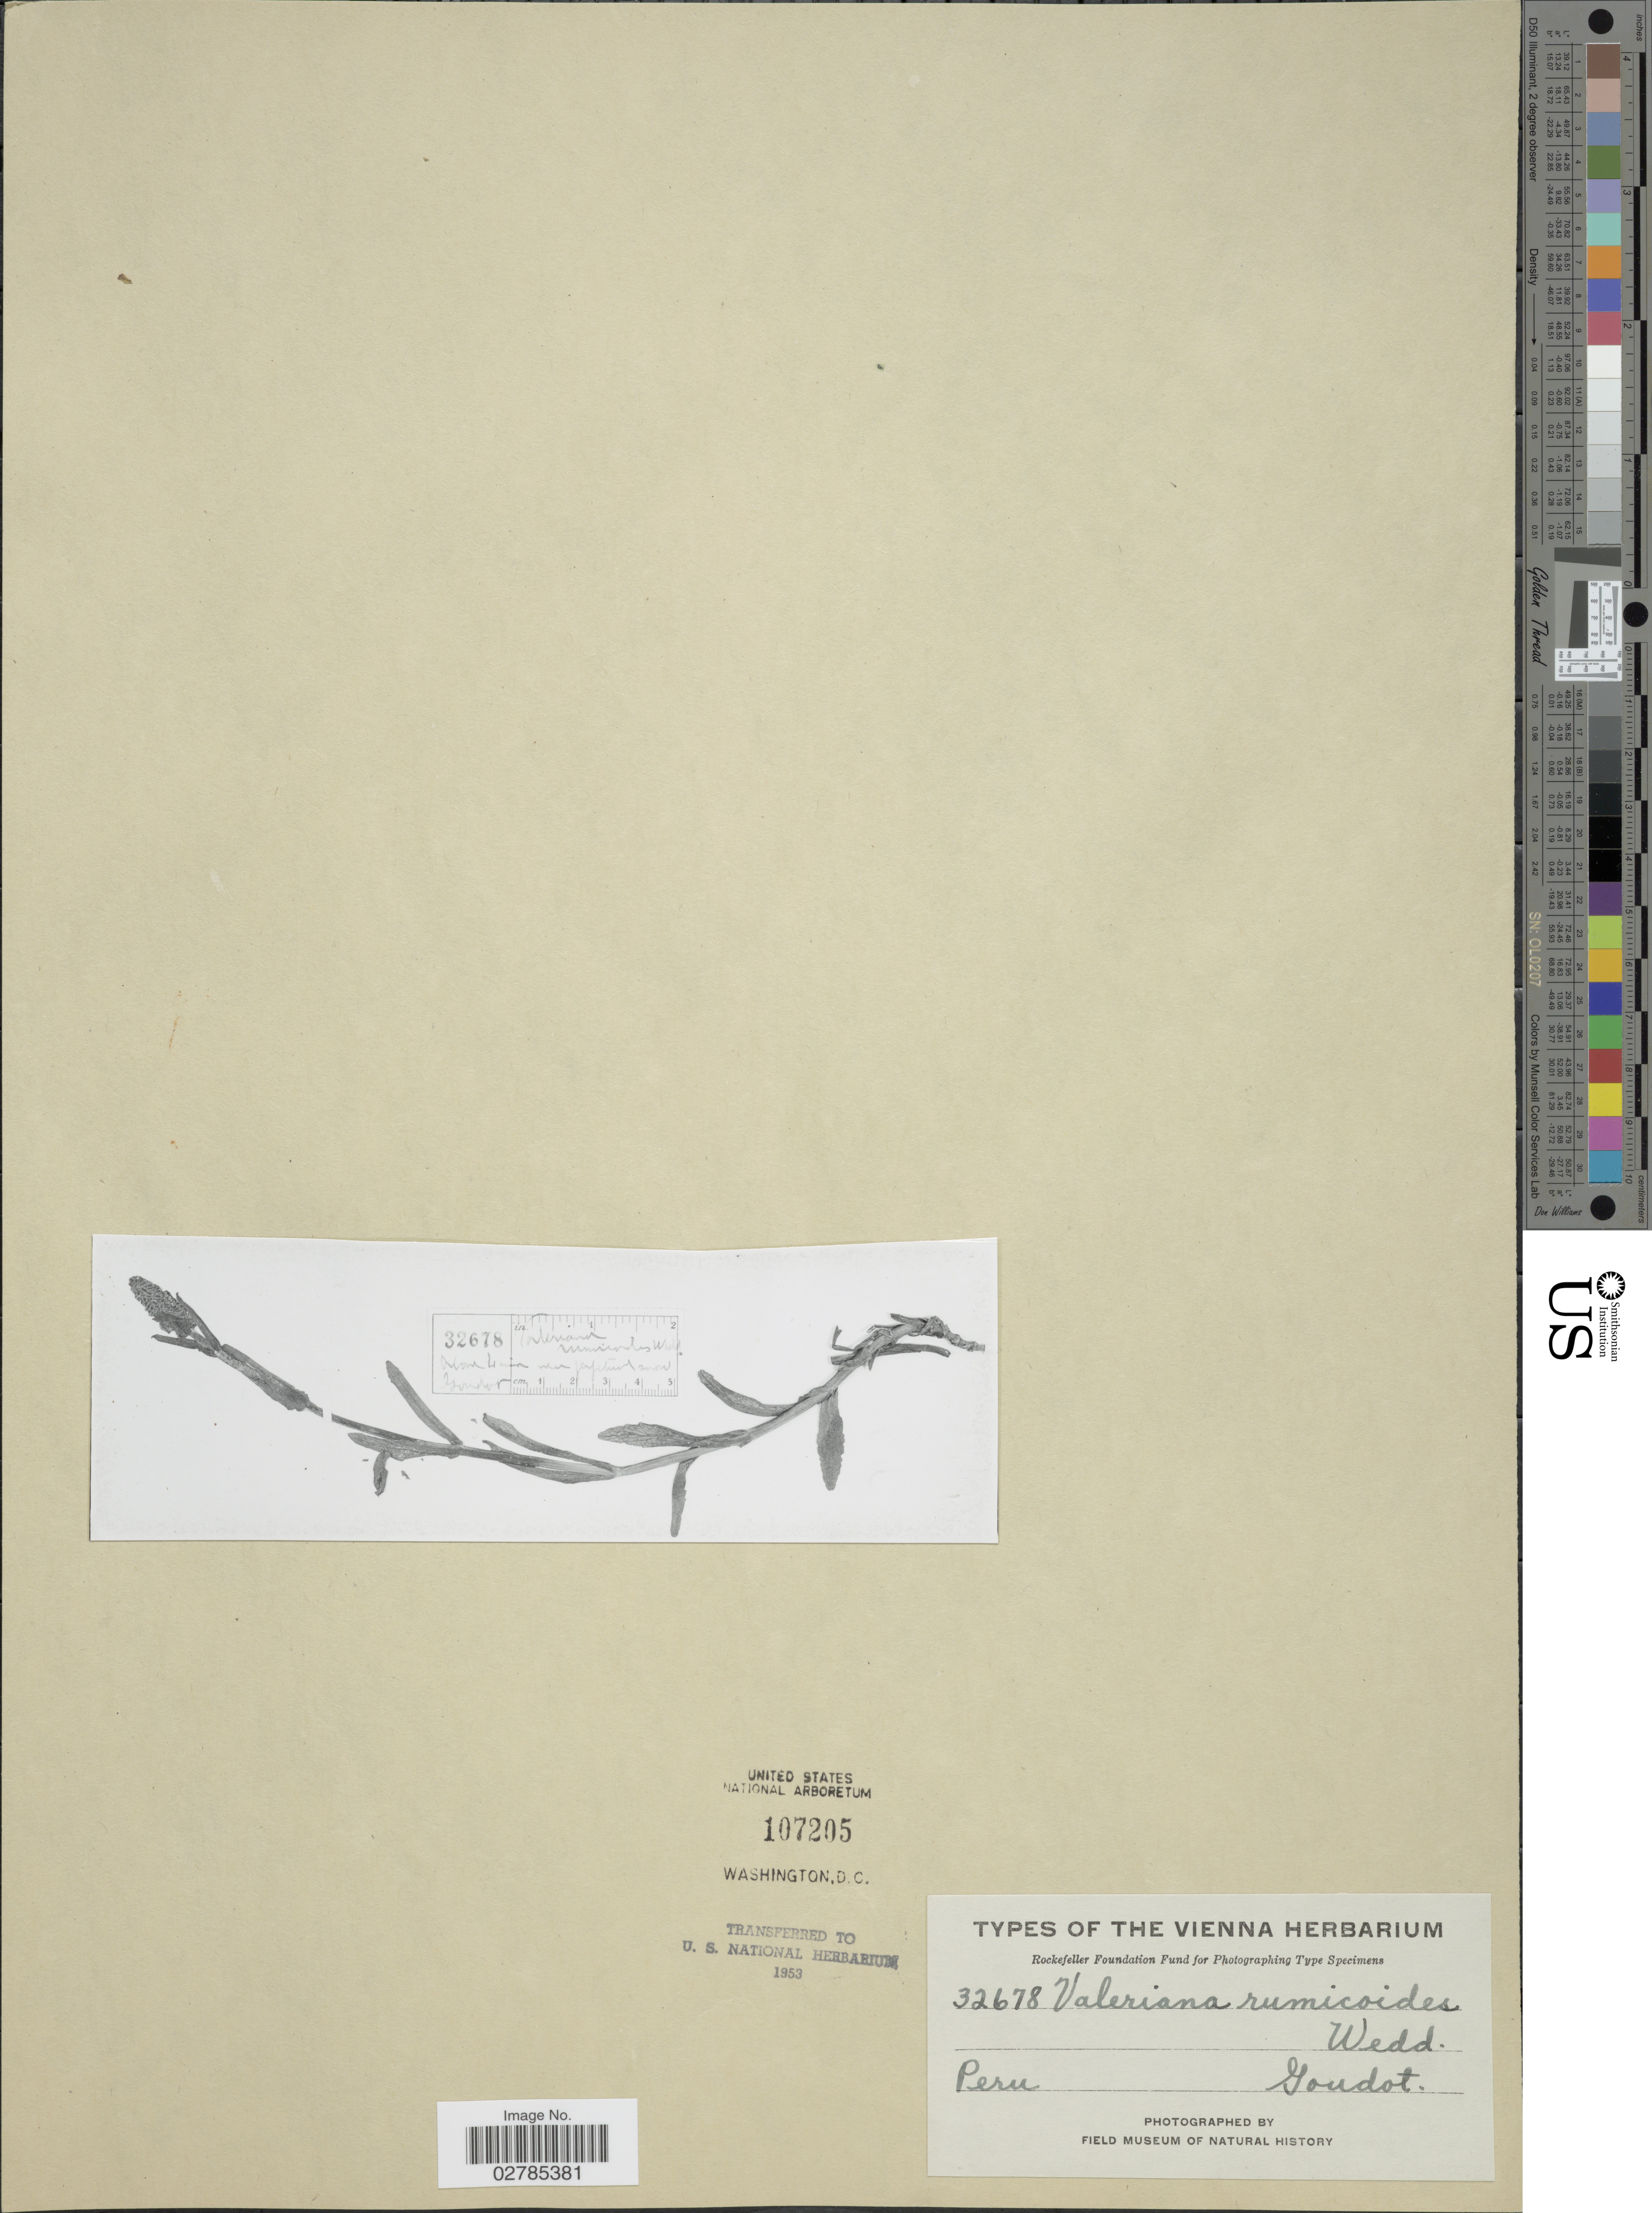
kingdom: Plantae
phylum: Tracheophyta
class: Magnoliopsida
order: Dipsacales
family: Caprifoliaceae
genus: Valeriana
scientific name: Valeriana rumicoides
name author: Wedd.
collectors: -. Goudot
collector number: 32678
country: Peru